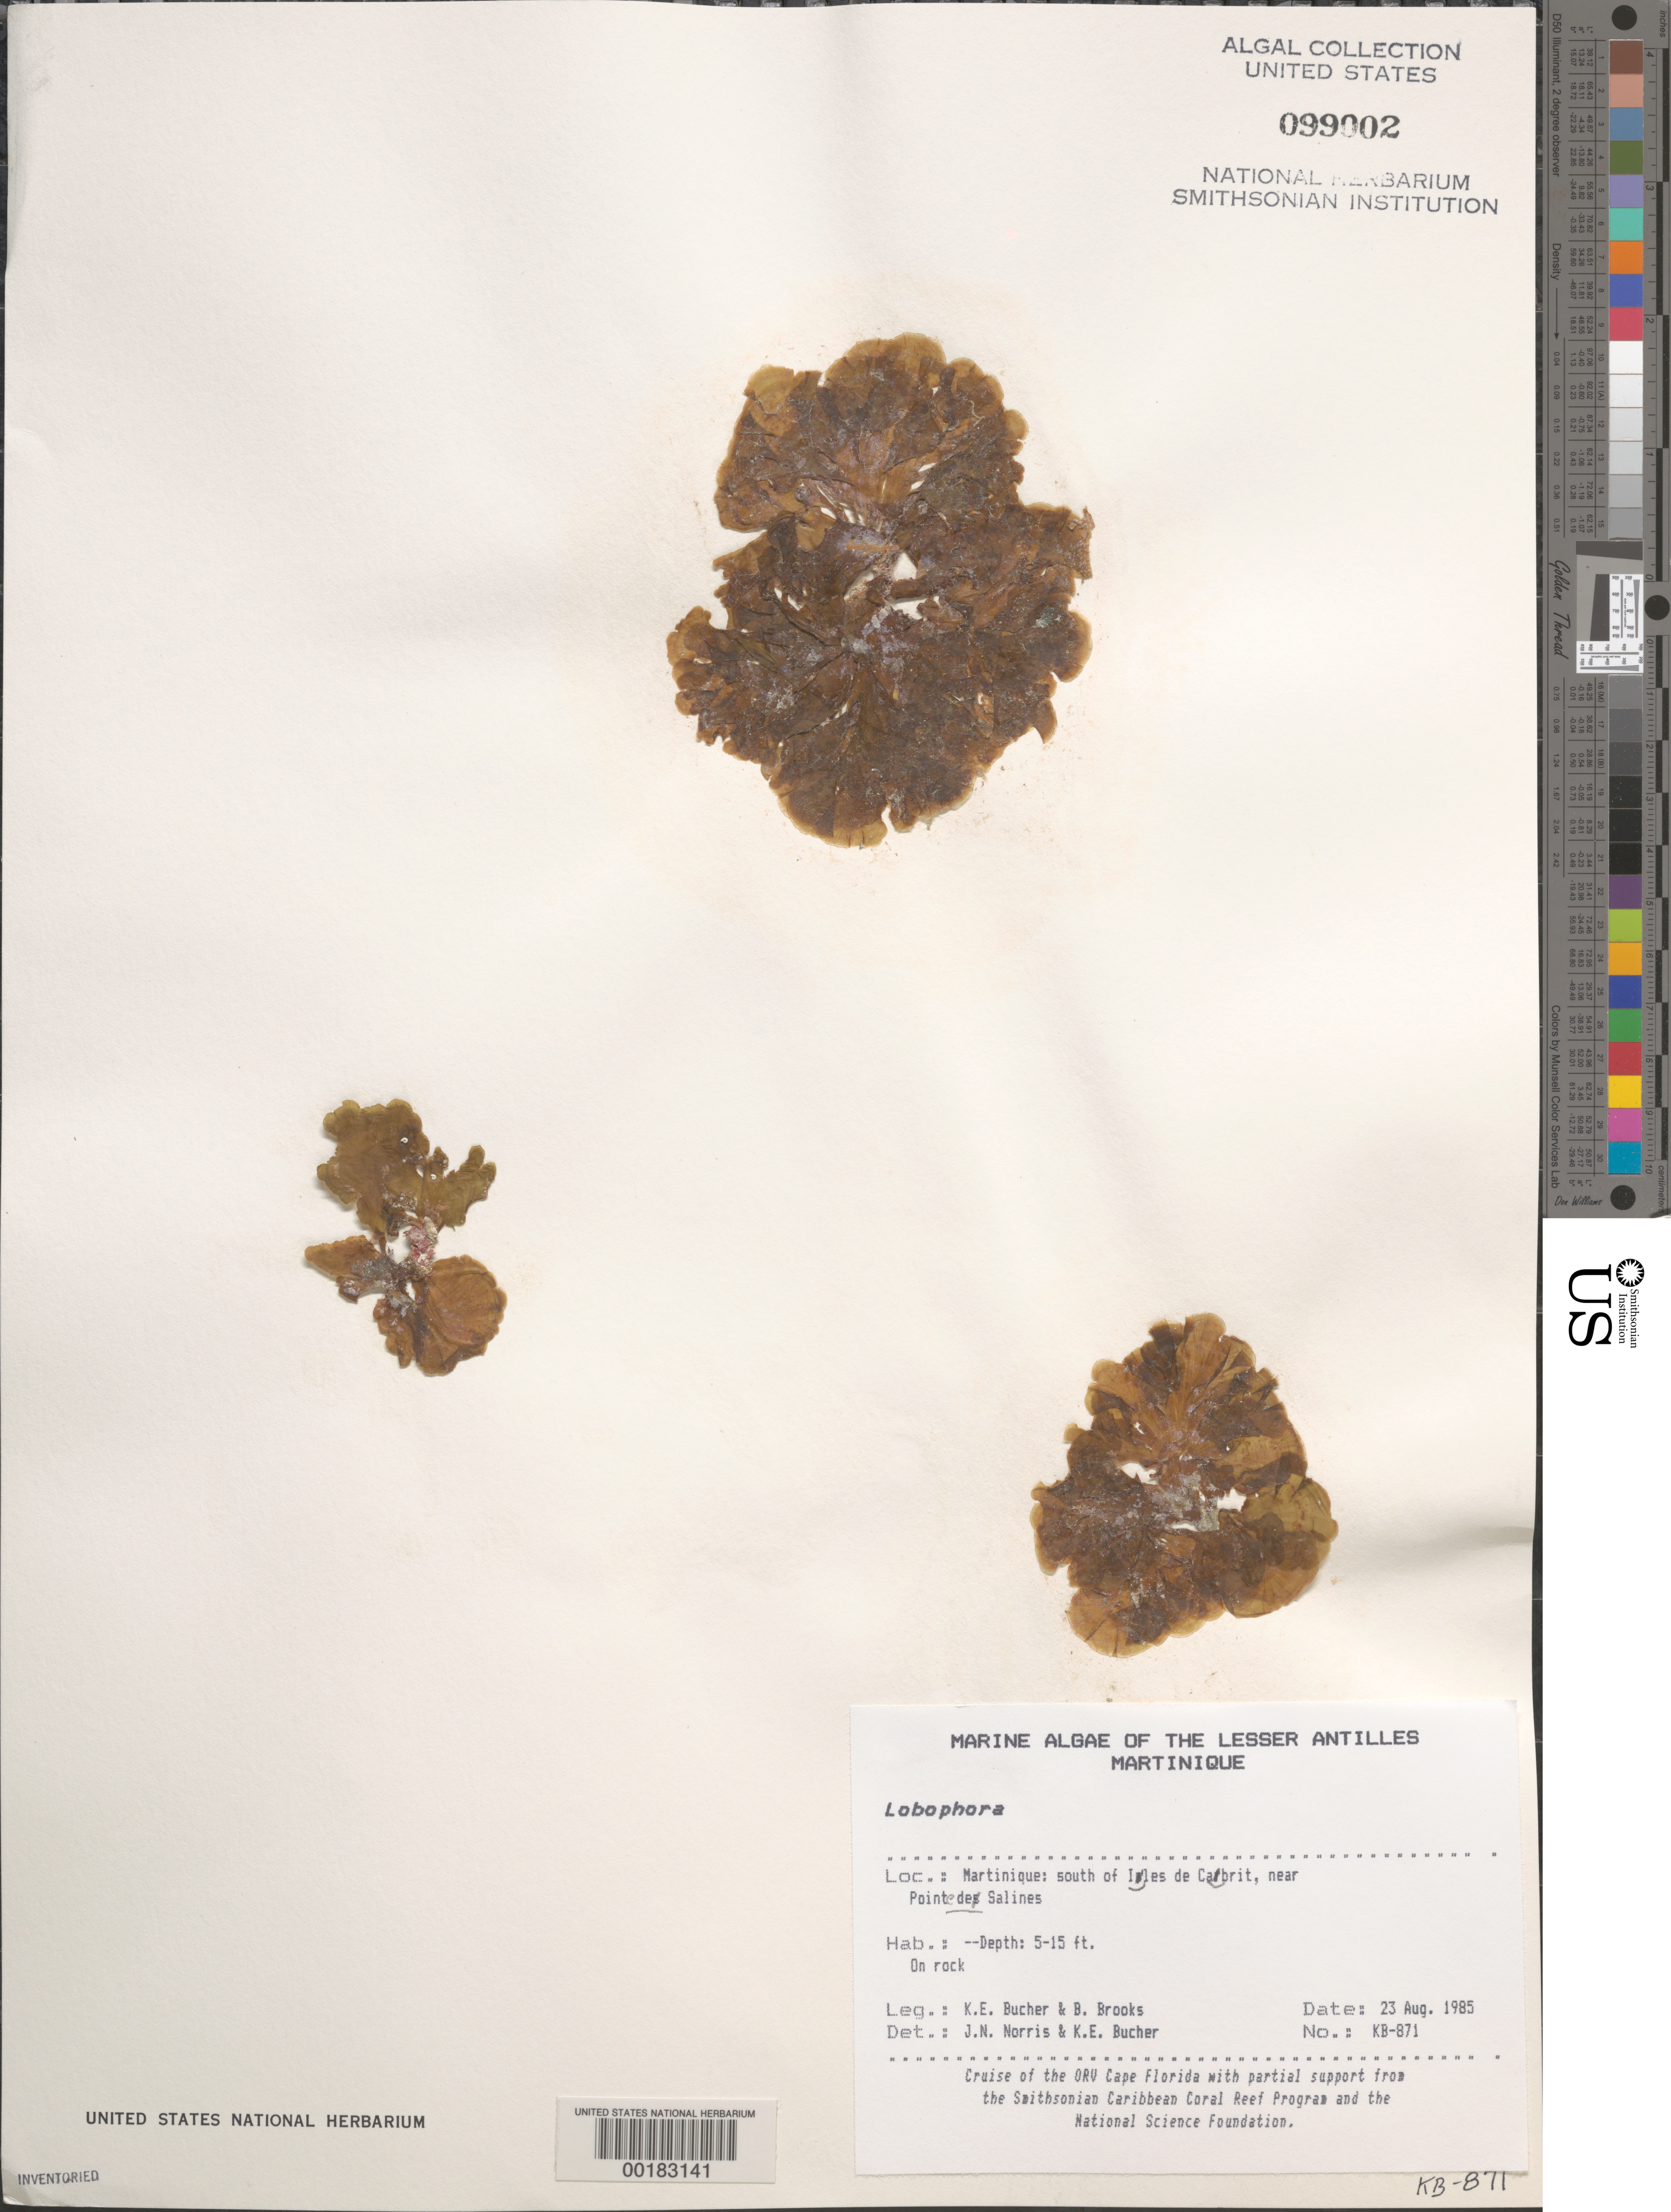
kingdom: Chromista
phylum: Ochrophyta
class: Phaeophyceae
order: Dictyotales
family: Dictyotaceae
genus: Lobophora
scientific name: Lobophora sp.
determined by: Norris, J. N.; Bucher, K. E.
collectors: K. E. Bucher & B. Brooks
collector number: Kb-871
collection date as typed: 23 Aug 1985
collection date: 1985-08-23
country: Martinique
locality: South of Iles de Cabrit, near Pointe de Salines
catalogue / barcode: US 99002